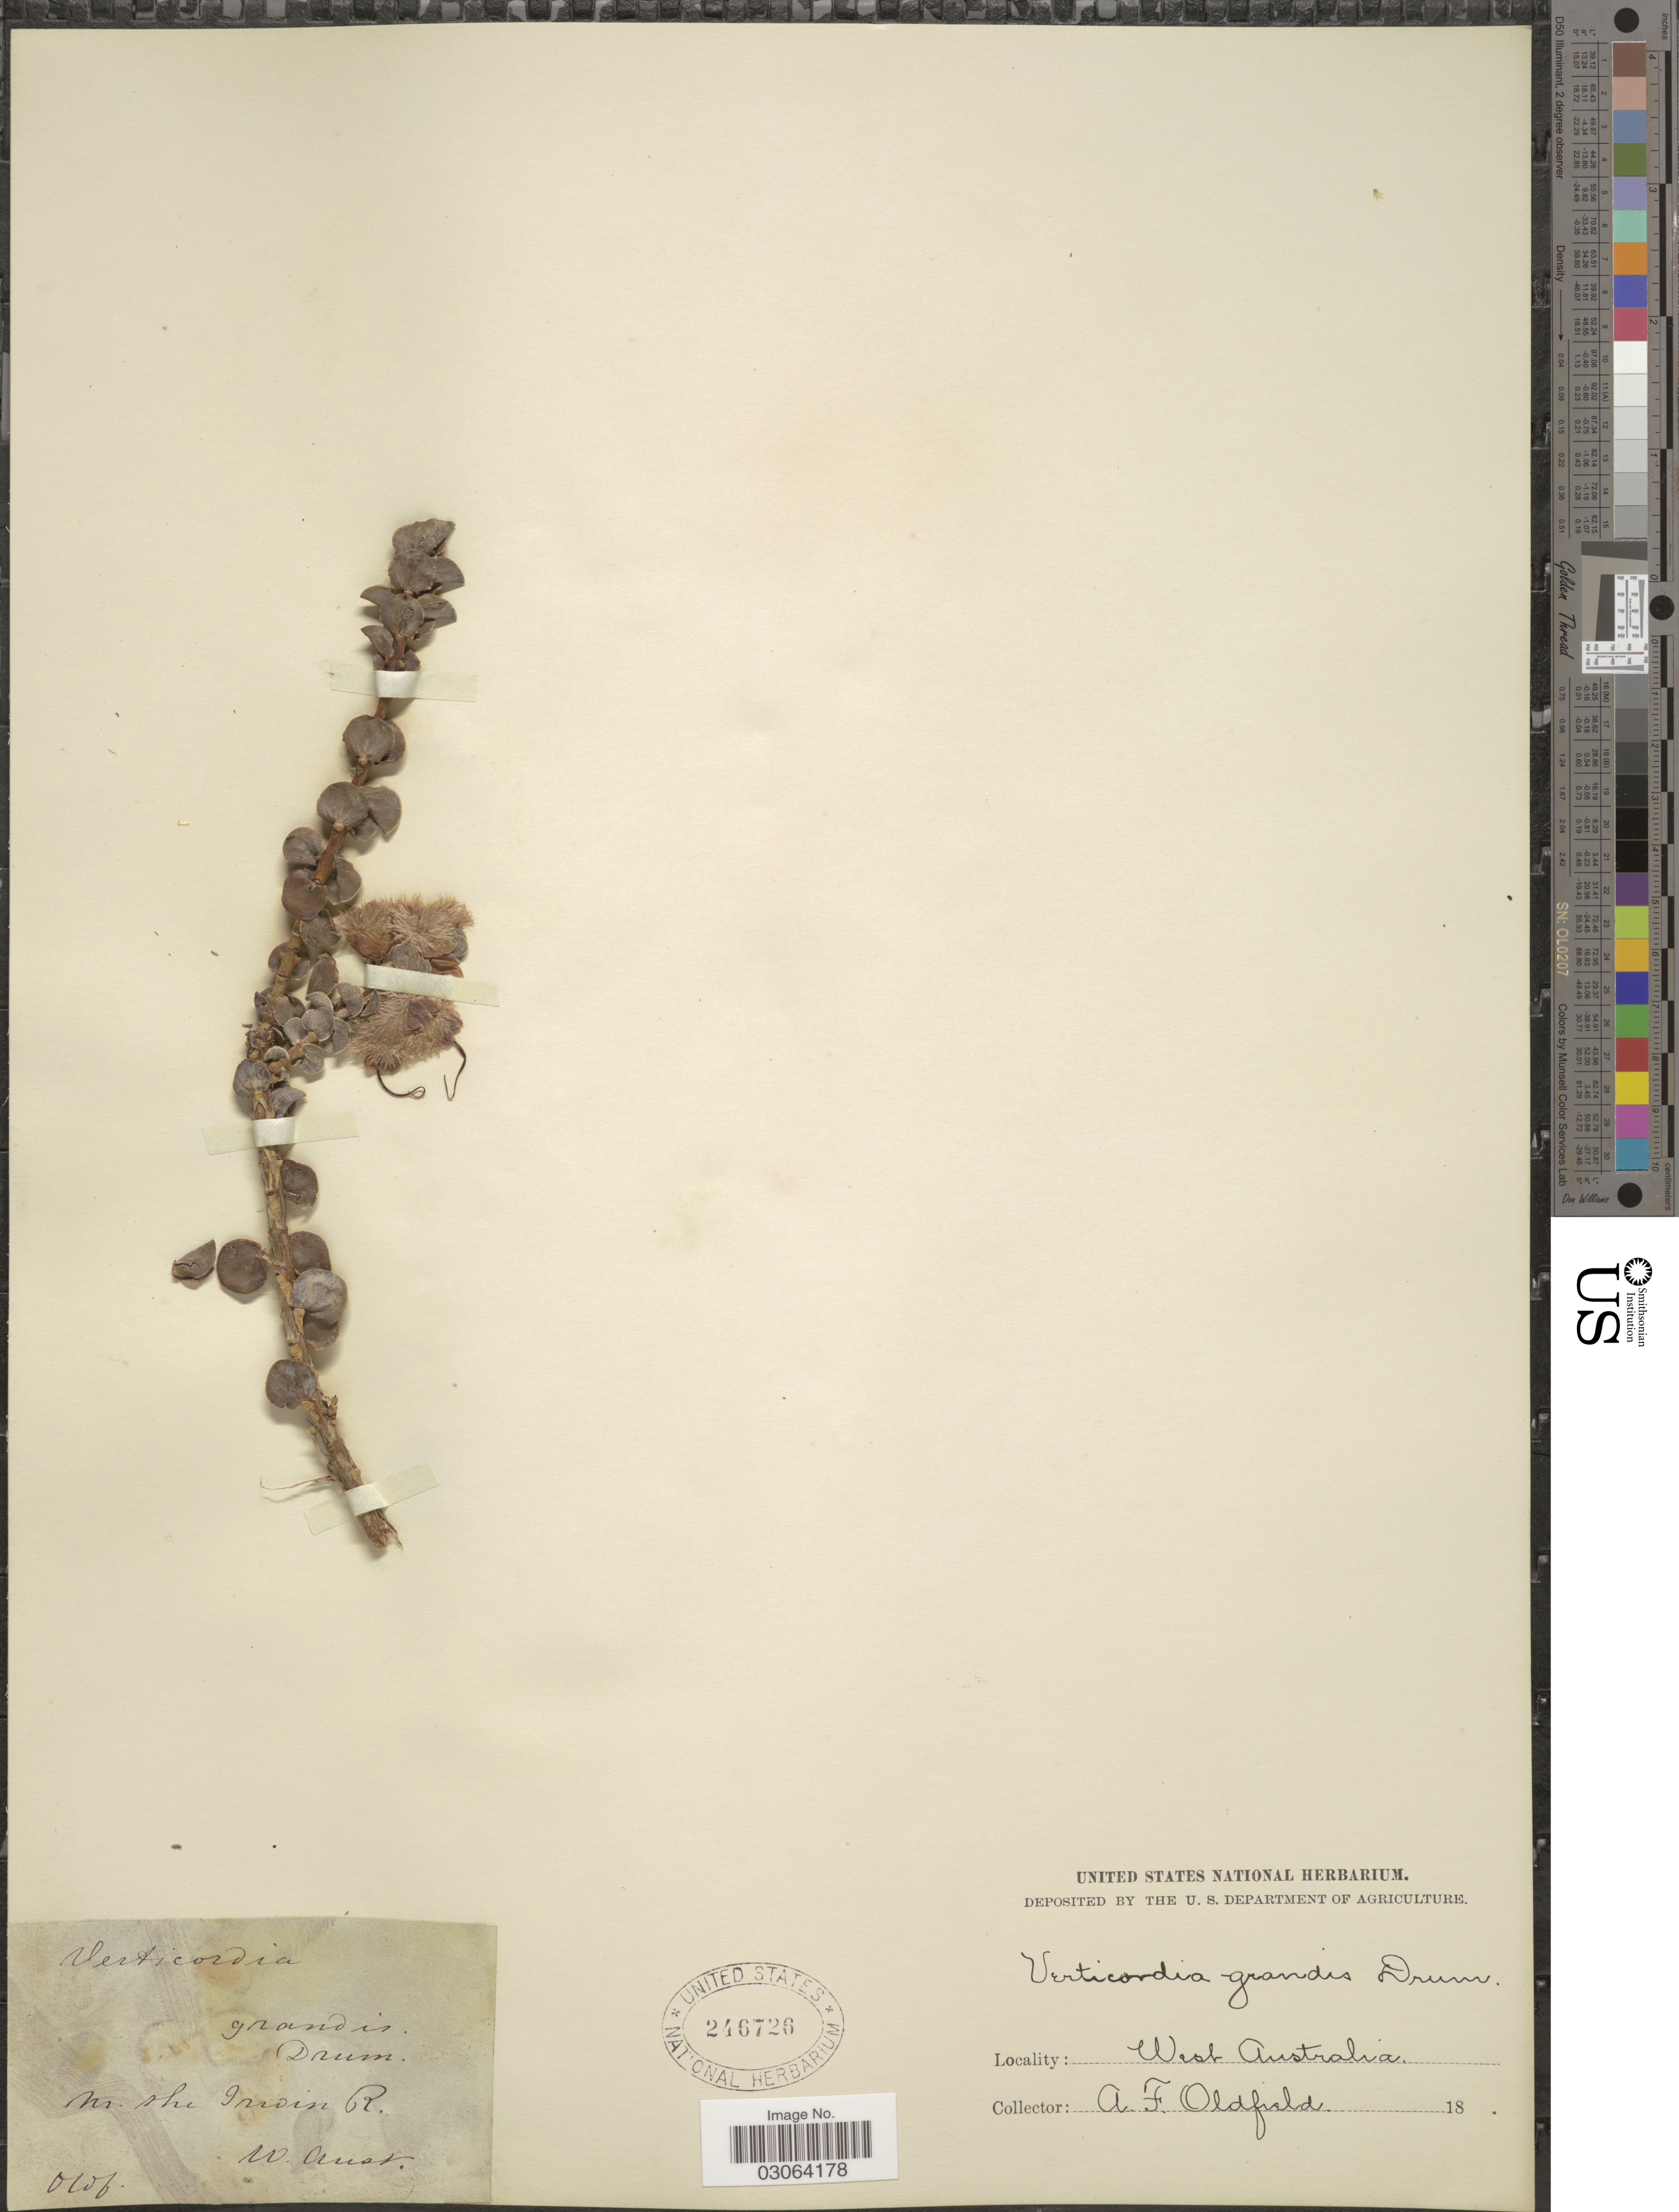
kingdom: Plantae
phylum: Tracheophyta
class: Magnoliopsida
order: Myrtales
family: Myrtaceae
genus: Verticordia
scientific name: Verticordia grandis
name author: J. Drumm.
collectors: A. Oldfield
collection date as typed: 18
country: Australia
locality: Nr. the Irwin R, West Australia.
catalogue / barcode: US 246726